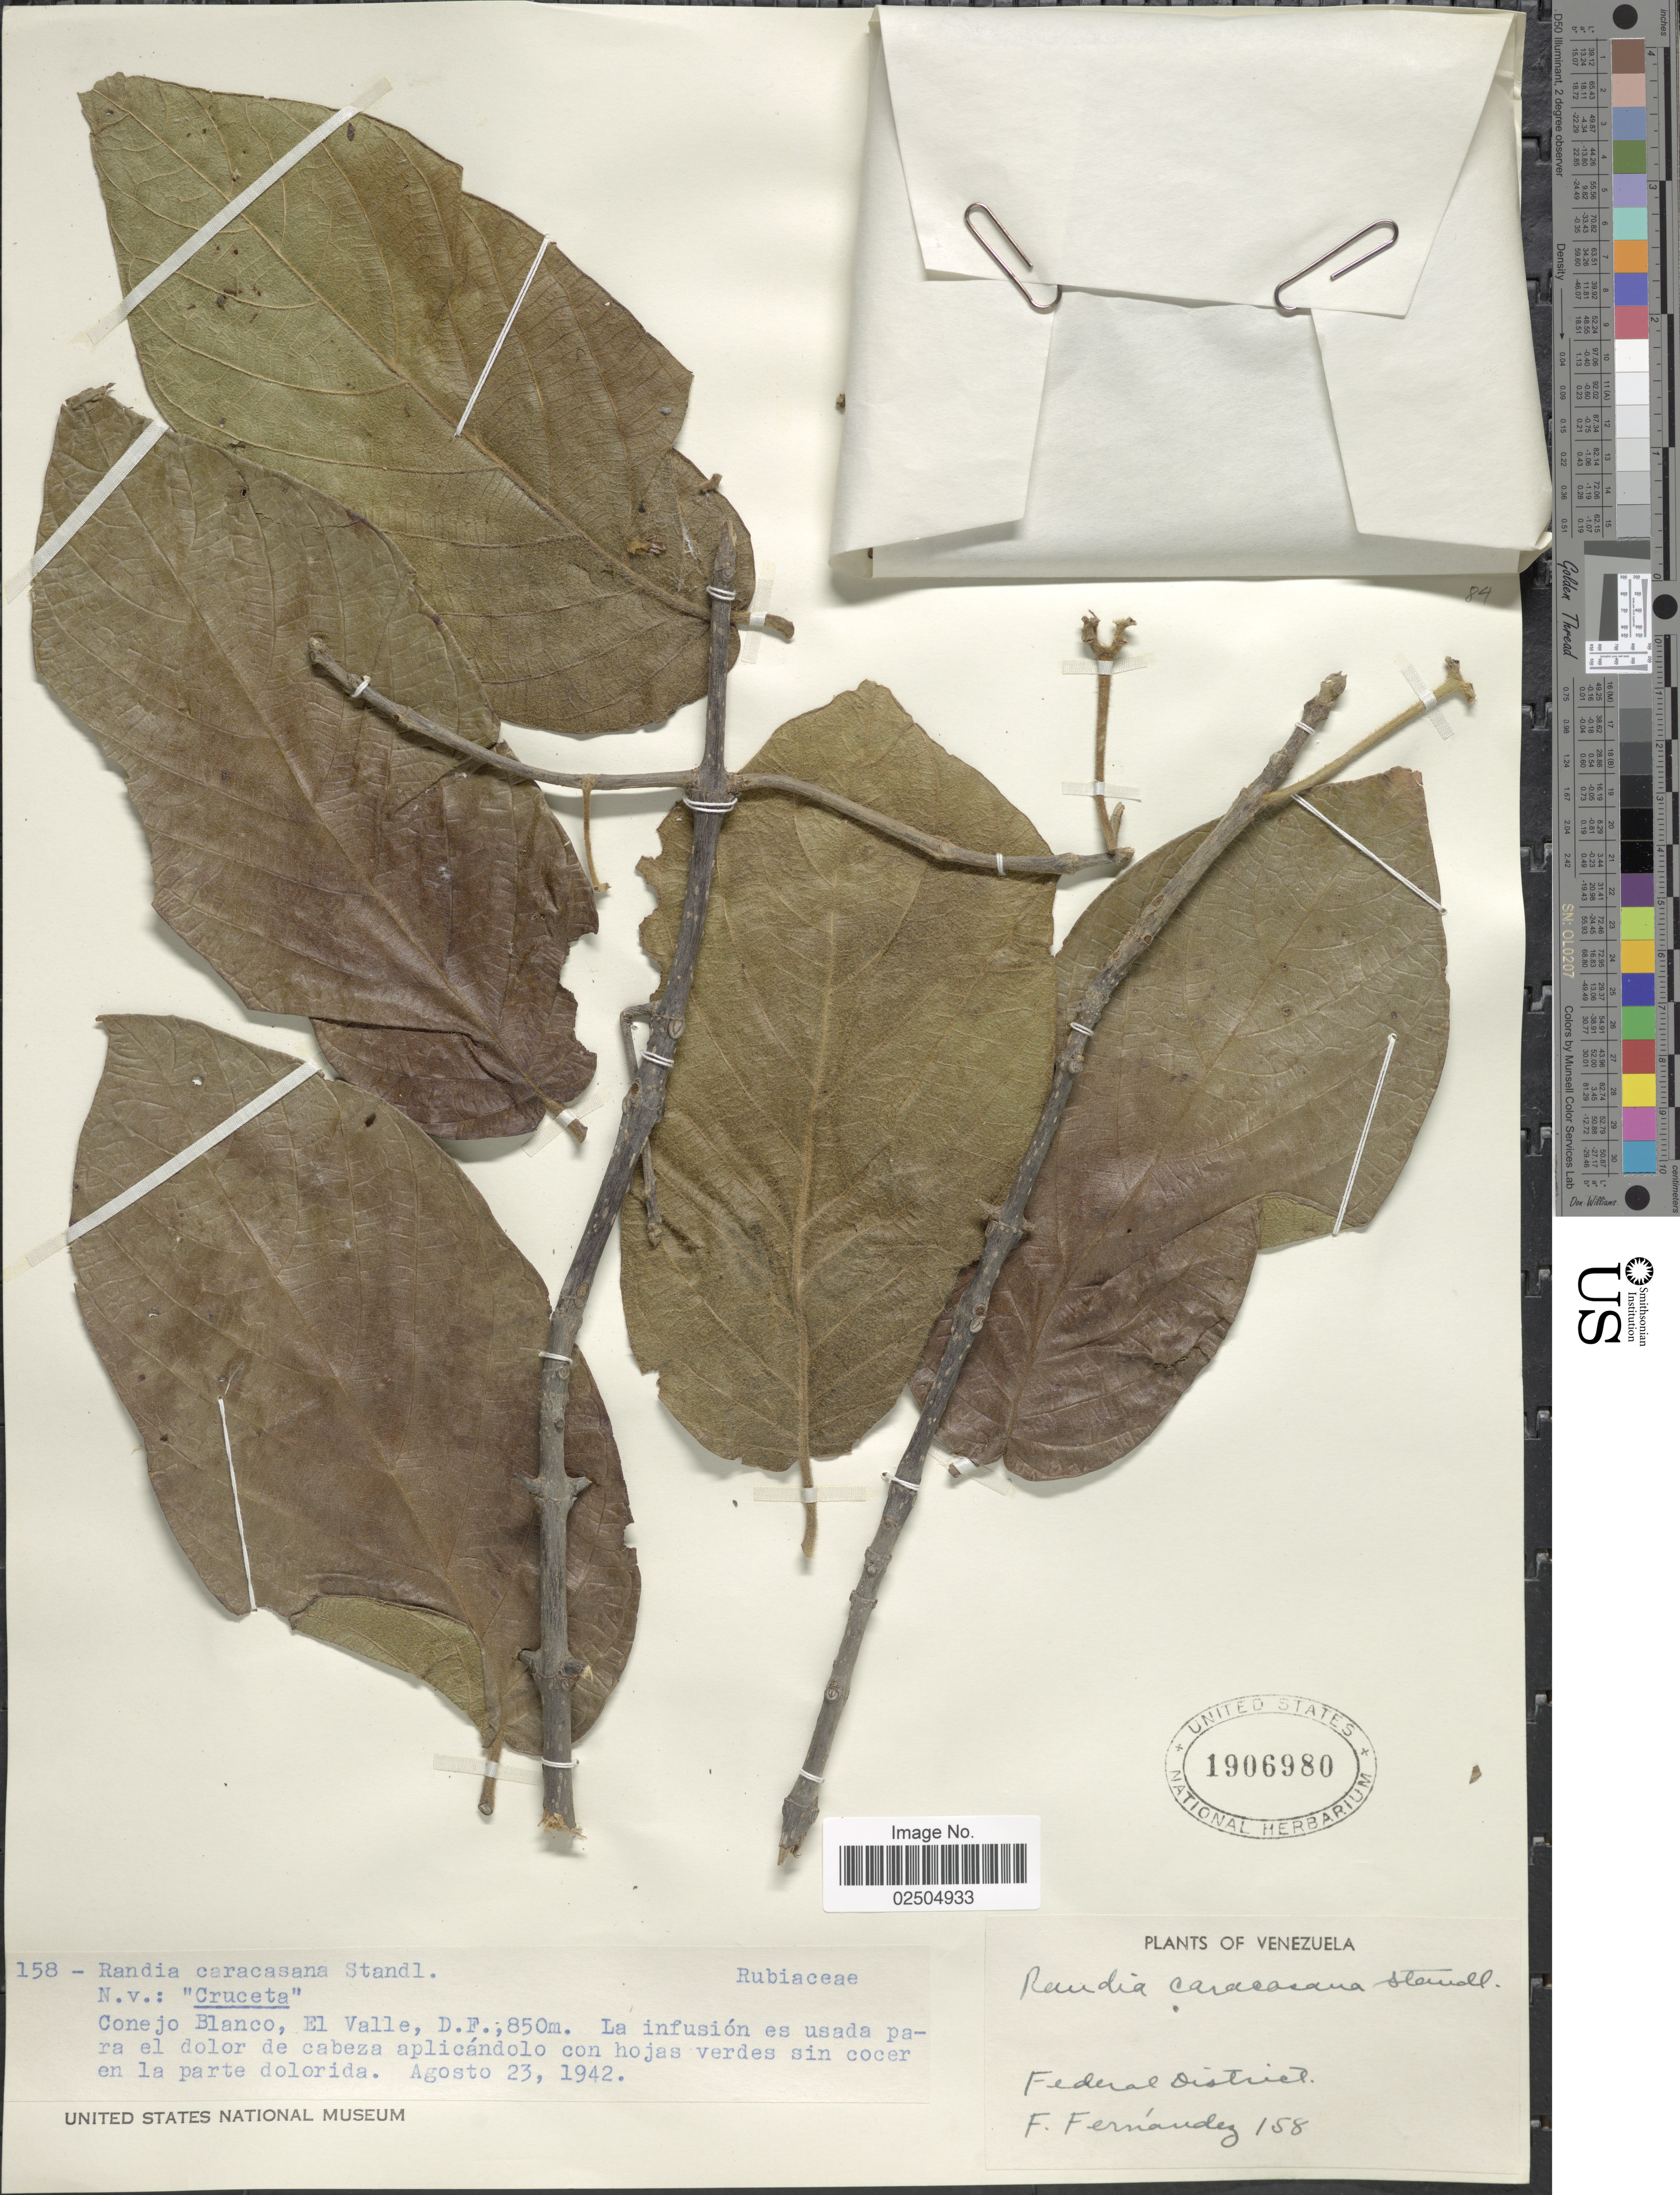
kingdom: Plantae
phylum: Tracheophyta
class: Magnoliopsida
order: Gentianales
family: Rubiaceae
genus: Guettarda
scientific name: Guettarda sp.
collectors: F. Fernández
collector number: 158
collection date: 1942-08-23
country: Venezuela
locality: Federal District, Conejo Blanco, El Valle, D.F.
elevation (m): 850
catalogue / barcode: US 1906980